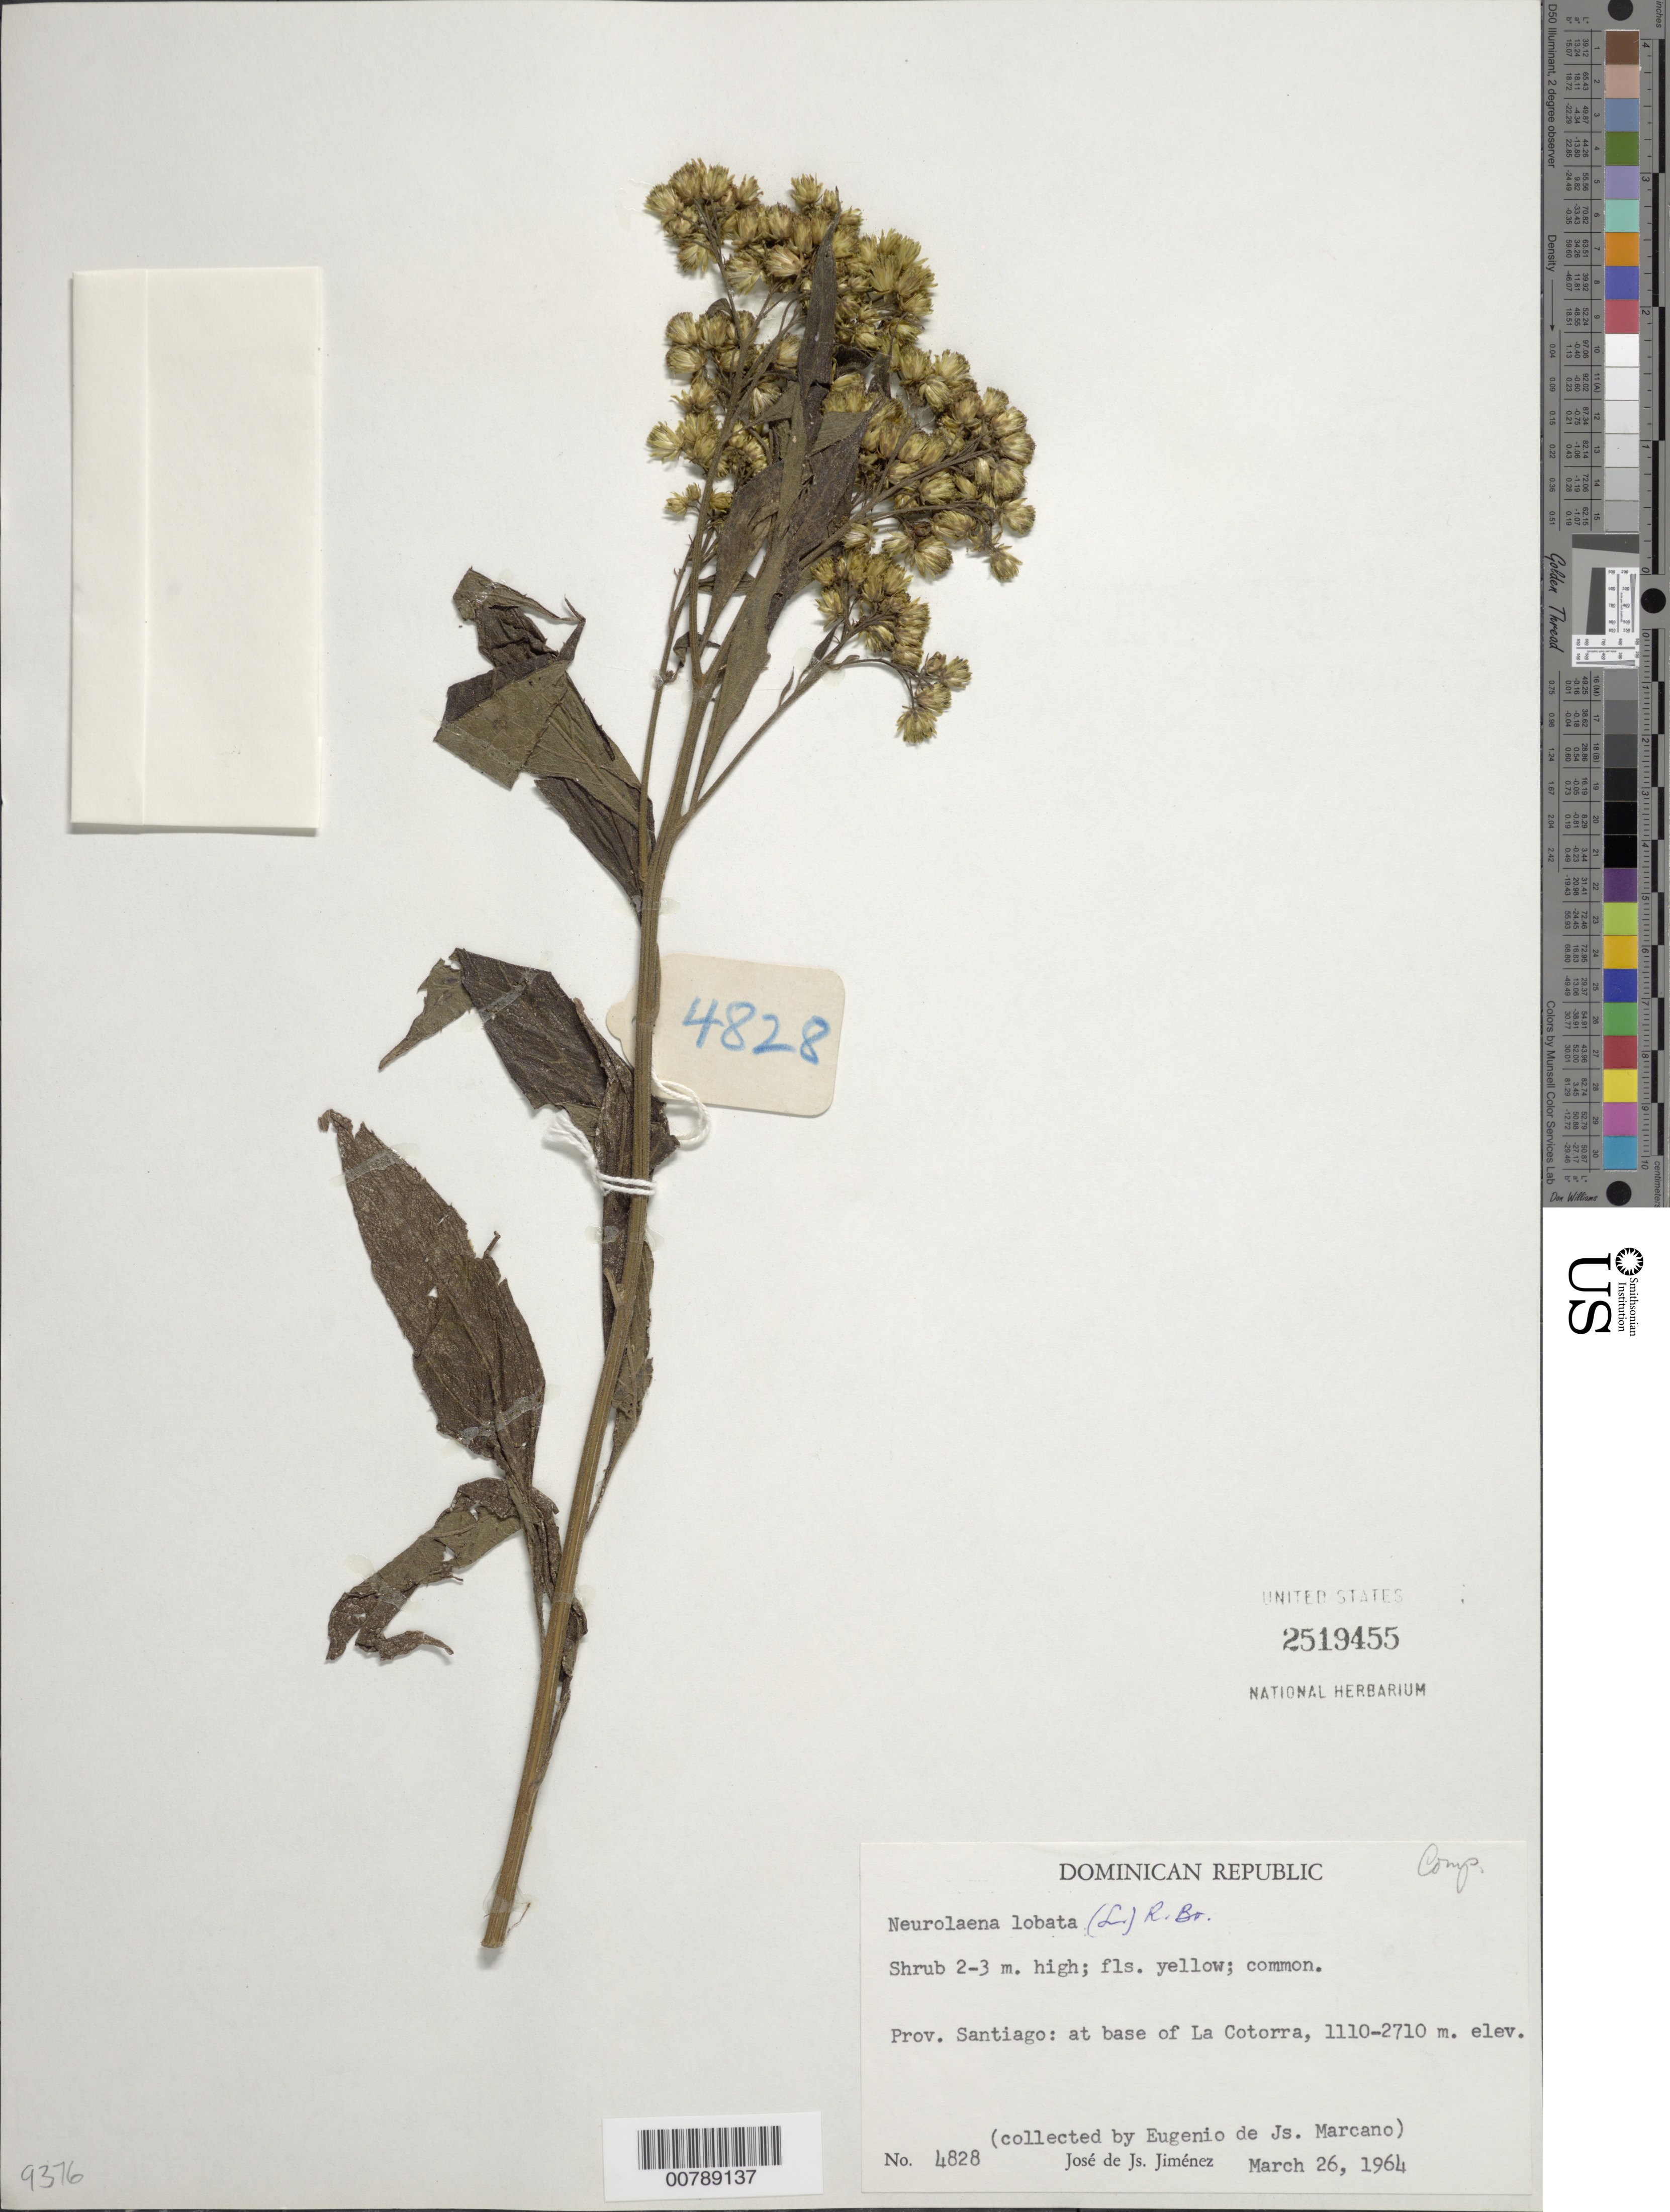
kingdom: Plantae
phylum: Tracheophyta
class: Magnoliopsida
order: Asterales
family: Asteraceae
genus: Neurolaena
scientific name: Neurolaena lobata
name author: (L.) R. Br. ex Cass.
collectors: J. J. Jiménez & E. J. Marcano F.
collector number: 4828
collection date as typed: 26 Mar 1964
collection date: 1964-03-26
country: Dominican Republic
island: Hispaniola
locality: Provincia Santiago; at base of Cordillera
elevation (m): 1110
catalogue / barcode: US 2519455